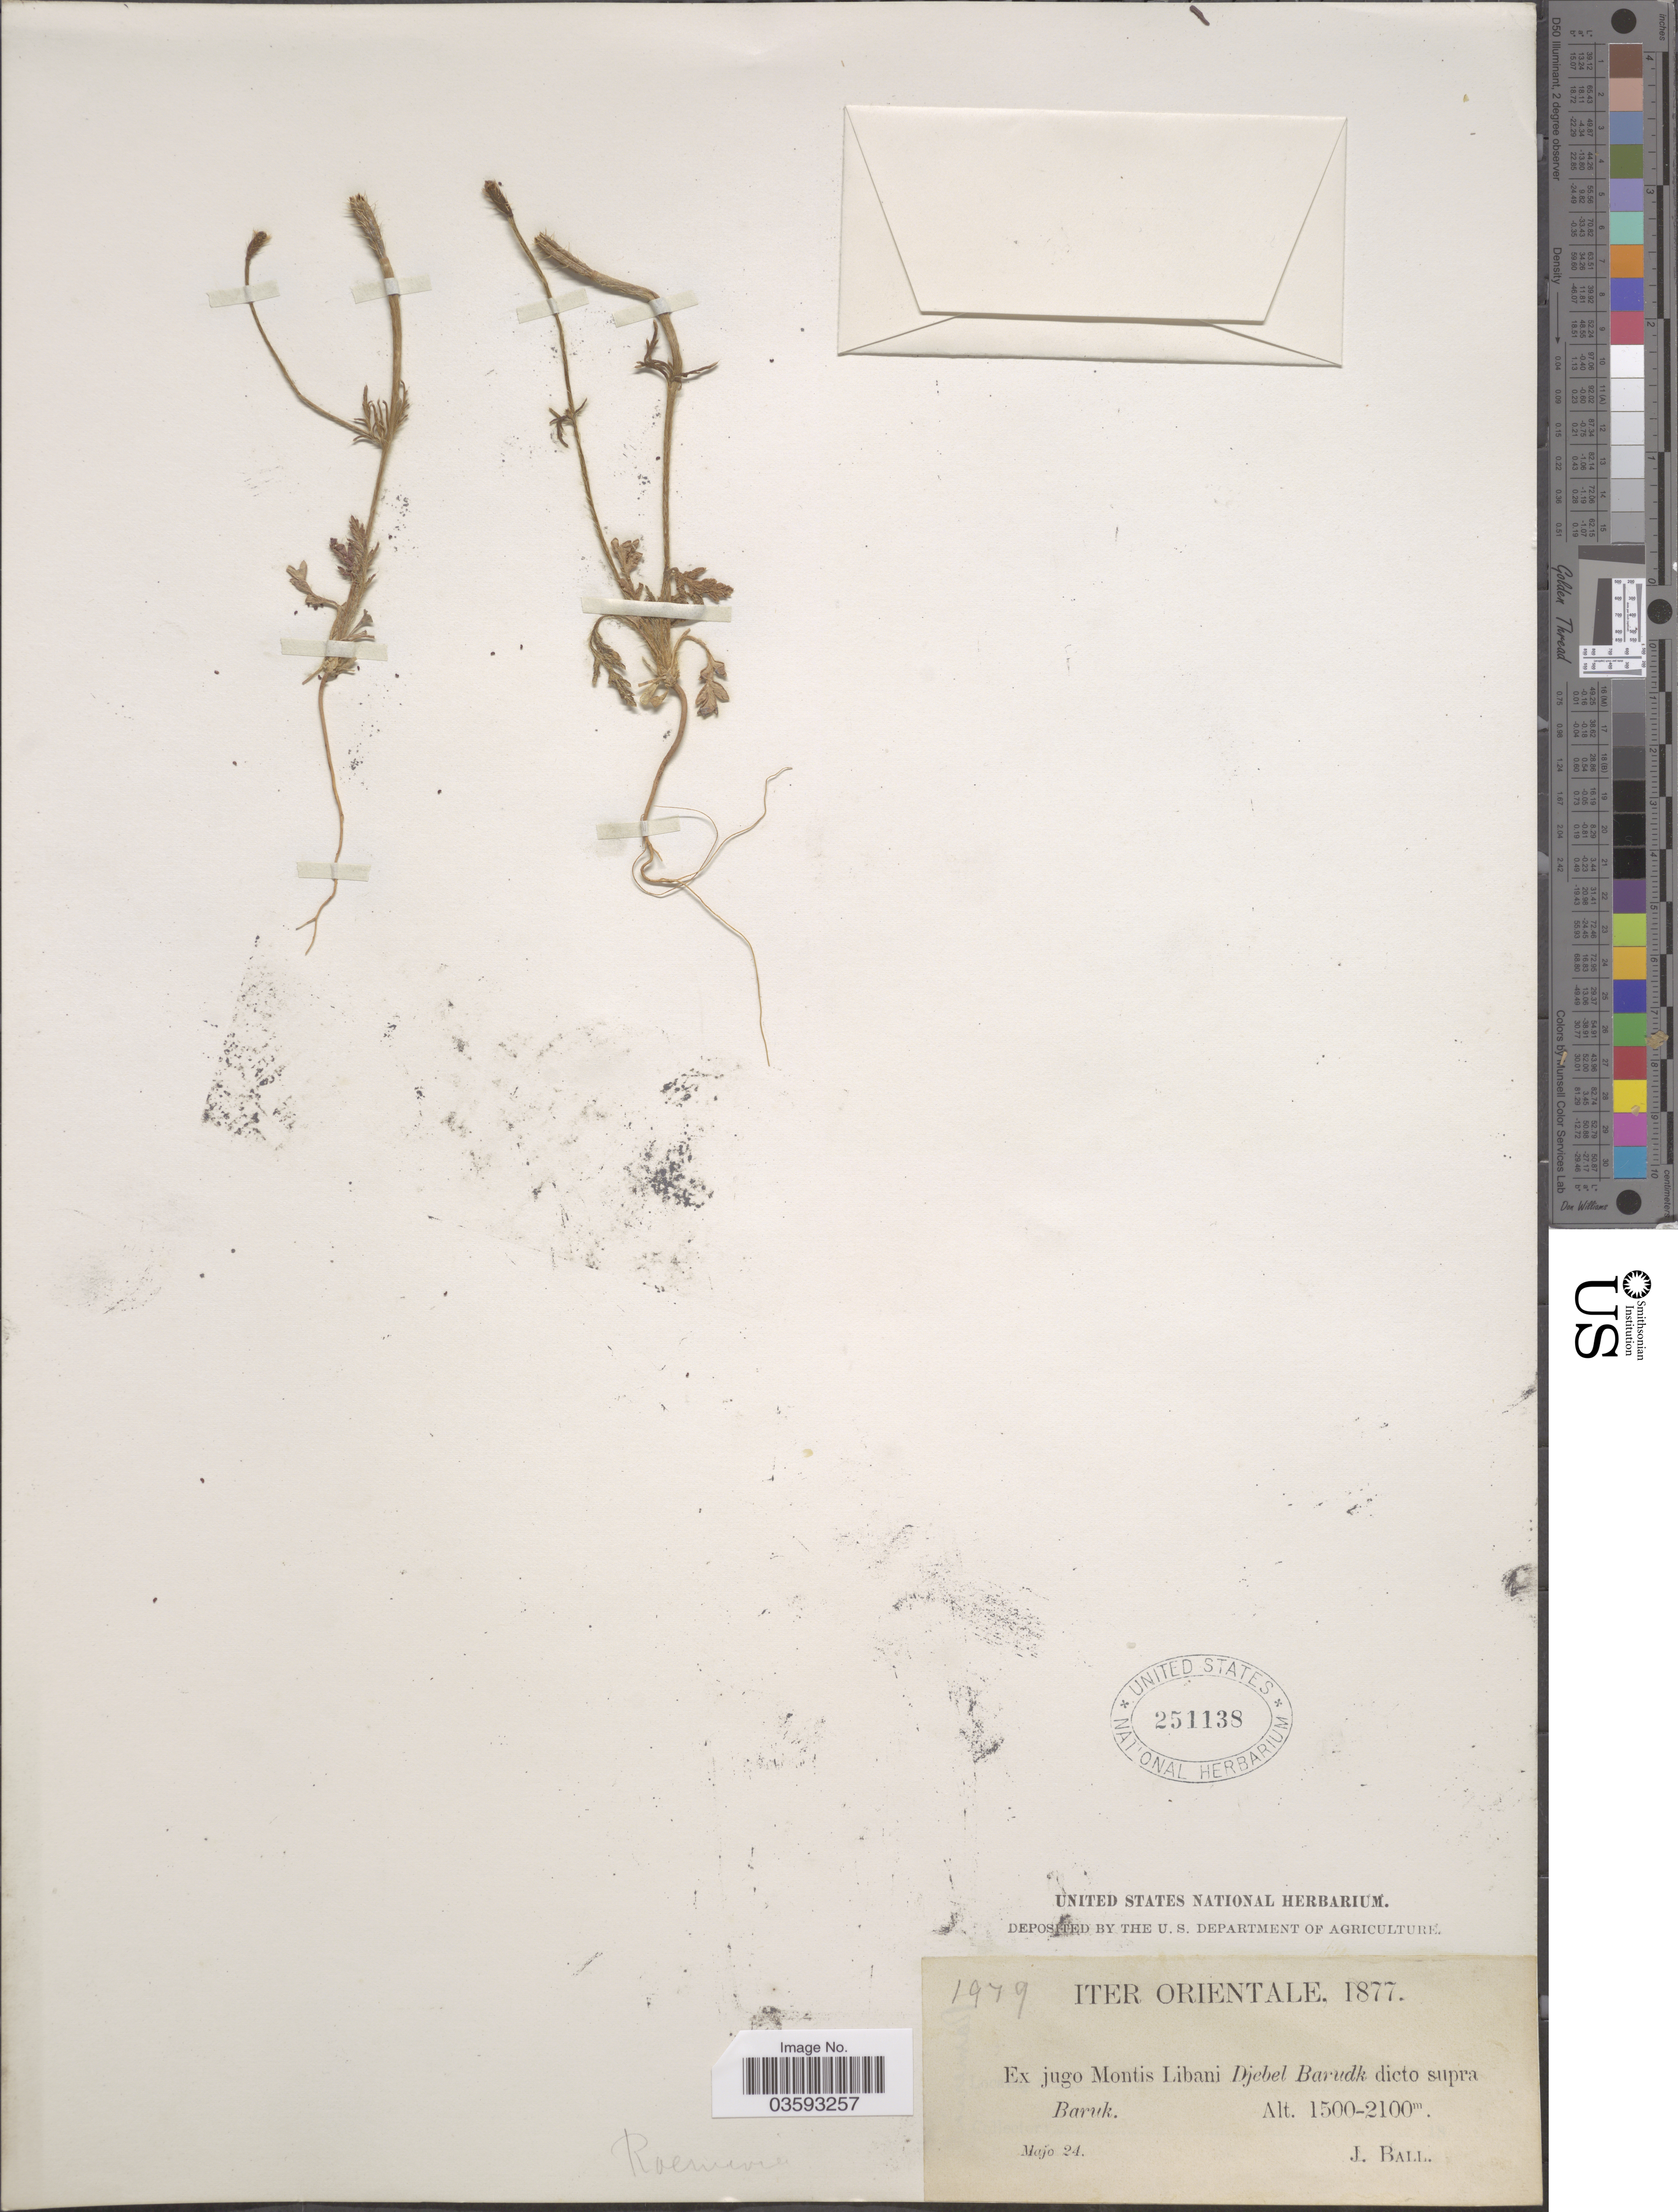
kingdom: Plantae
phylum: Tracheophyta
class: Magnoliopsida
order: Ranunculales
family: Papaveraceae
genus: Papaver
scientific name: Papaver sp.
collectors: J. Ball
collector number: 1979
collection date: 1877-05-24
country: Lebanon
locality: Iter Orientale. Ex jugo Montis Libani Djebel Baruk dicto supra Baruk.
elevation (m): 1500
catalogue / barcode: US 251138